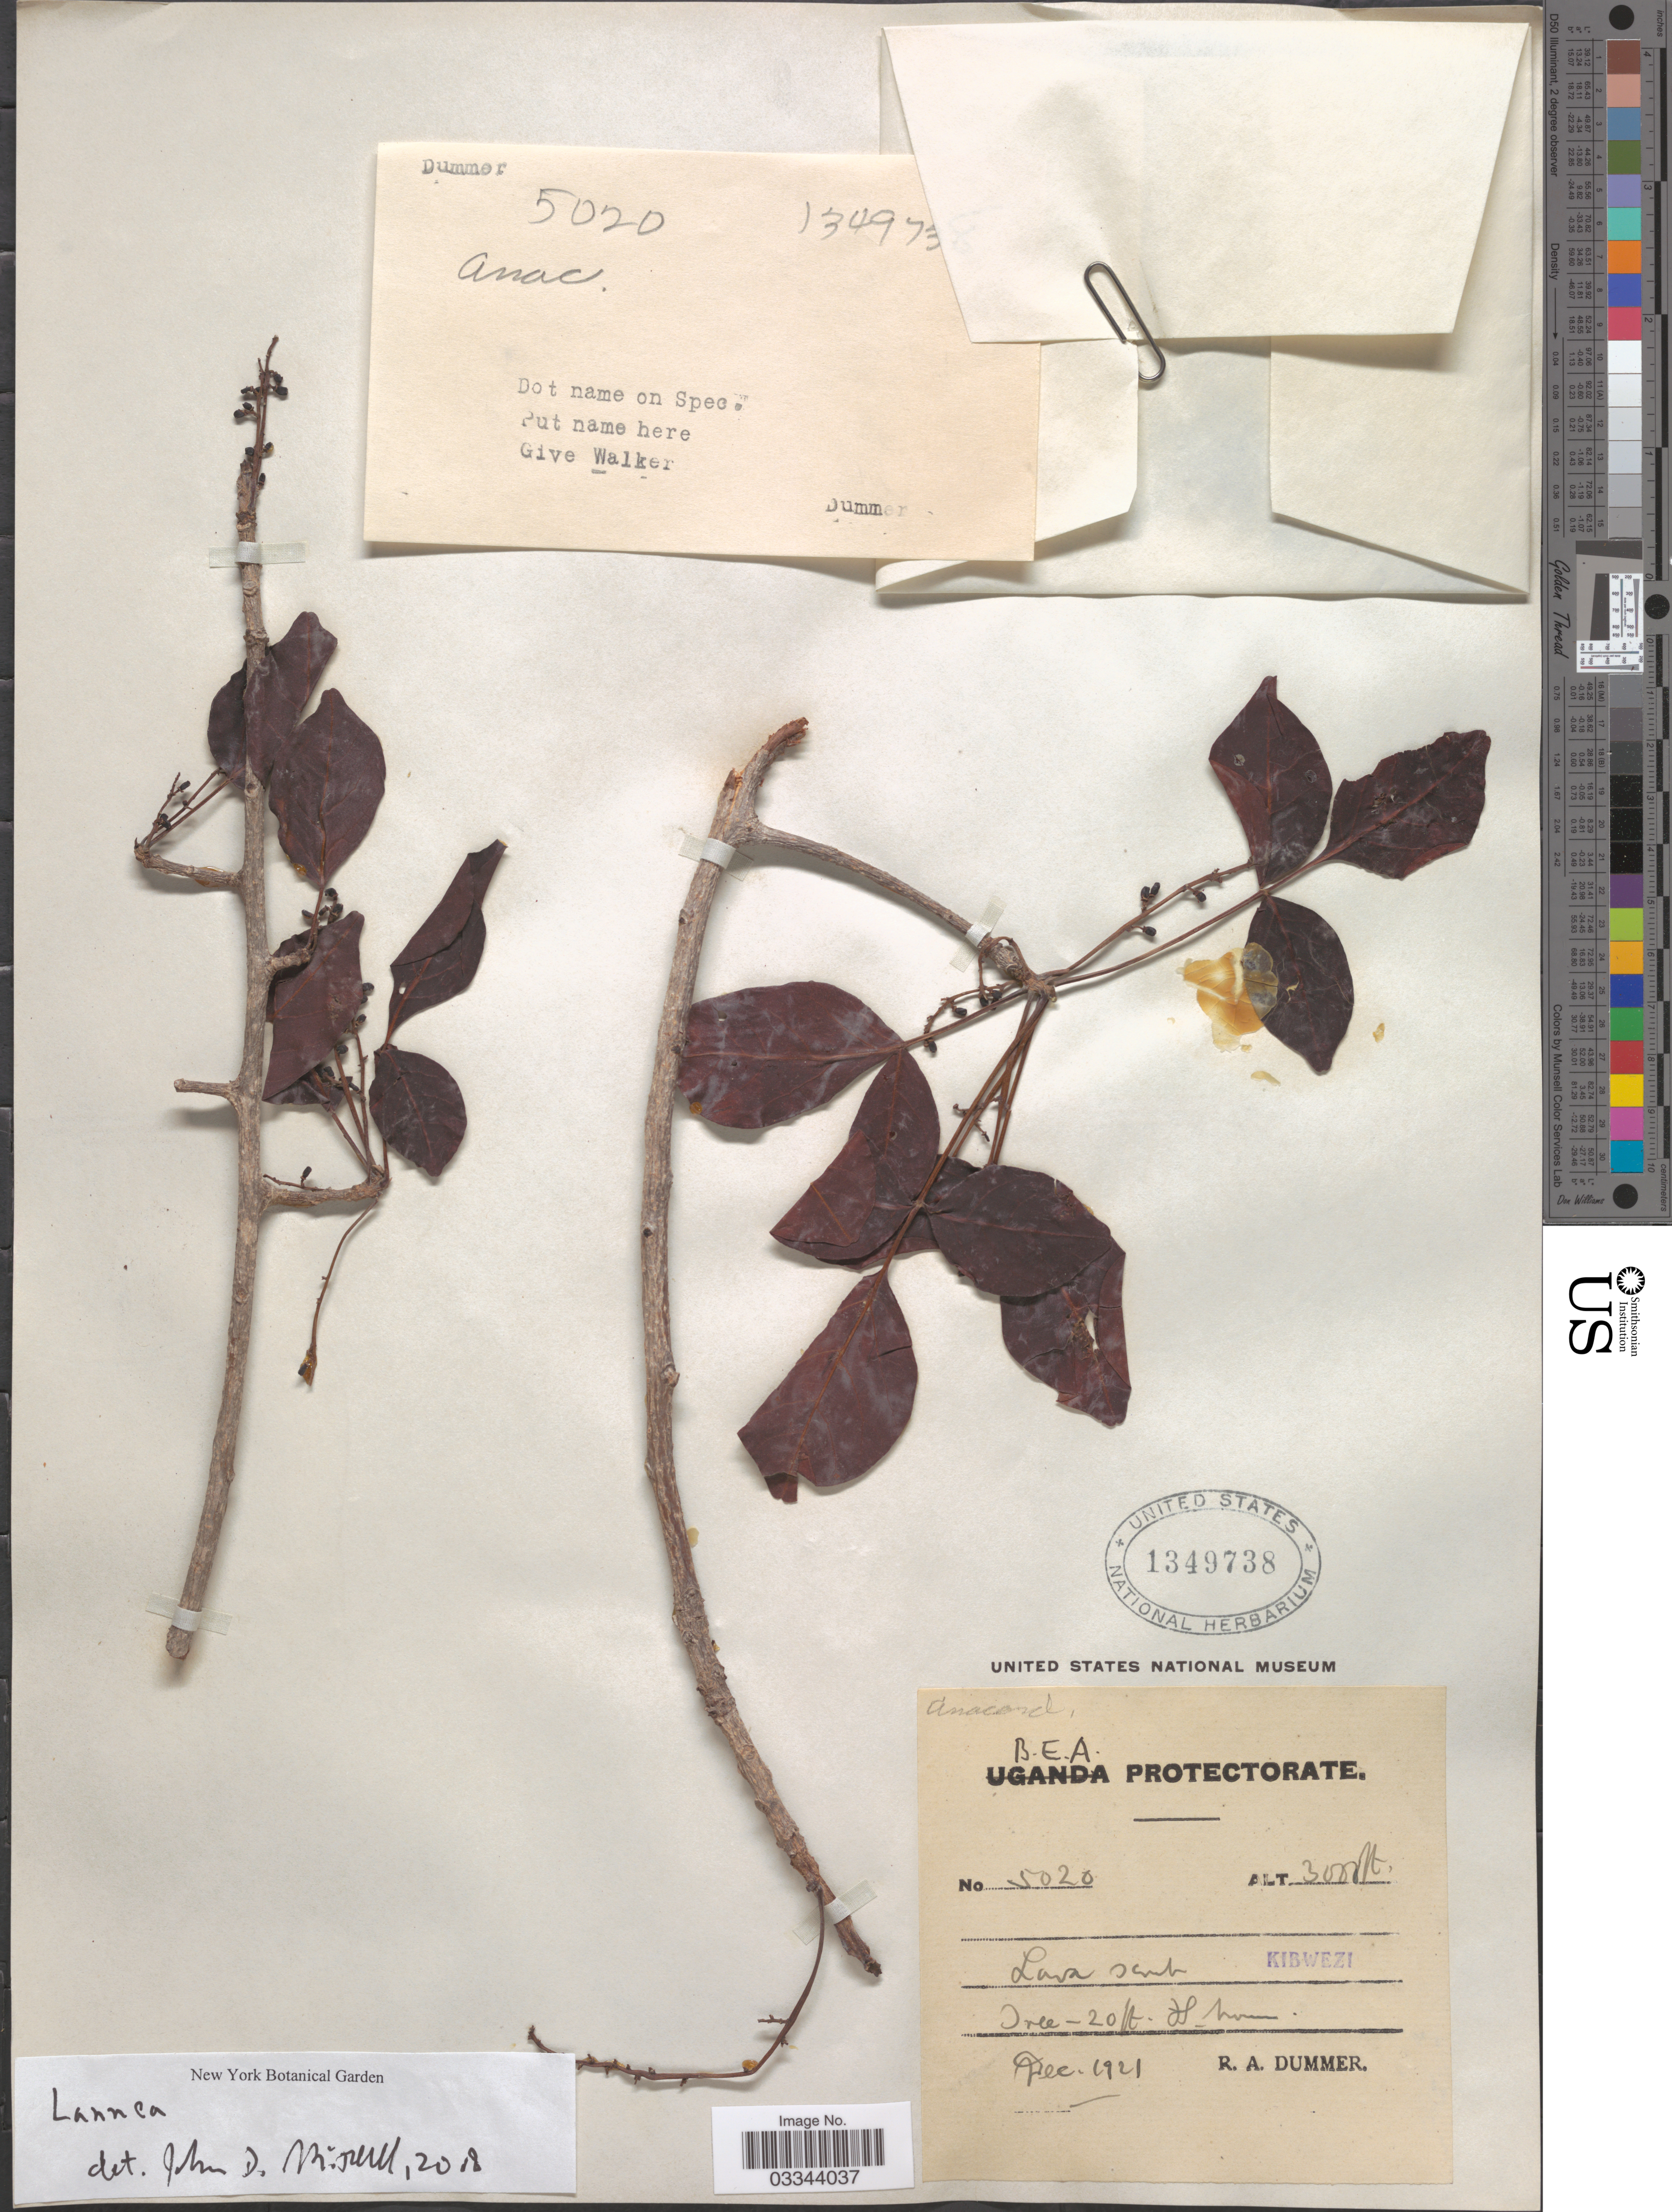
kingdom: Plantae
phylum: Tracheophyta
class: Magnoliopsida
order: Sapindales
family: Anacardiaceae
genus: Lannea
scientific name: Lannea sp.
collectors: R. Dümmer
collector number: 5020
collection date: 1921-12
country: Kenya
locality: Kibwezi.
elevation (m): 914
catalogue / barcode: US 1349738